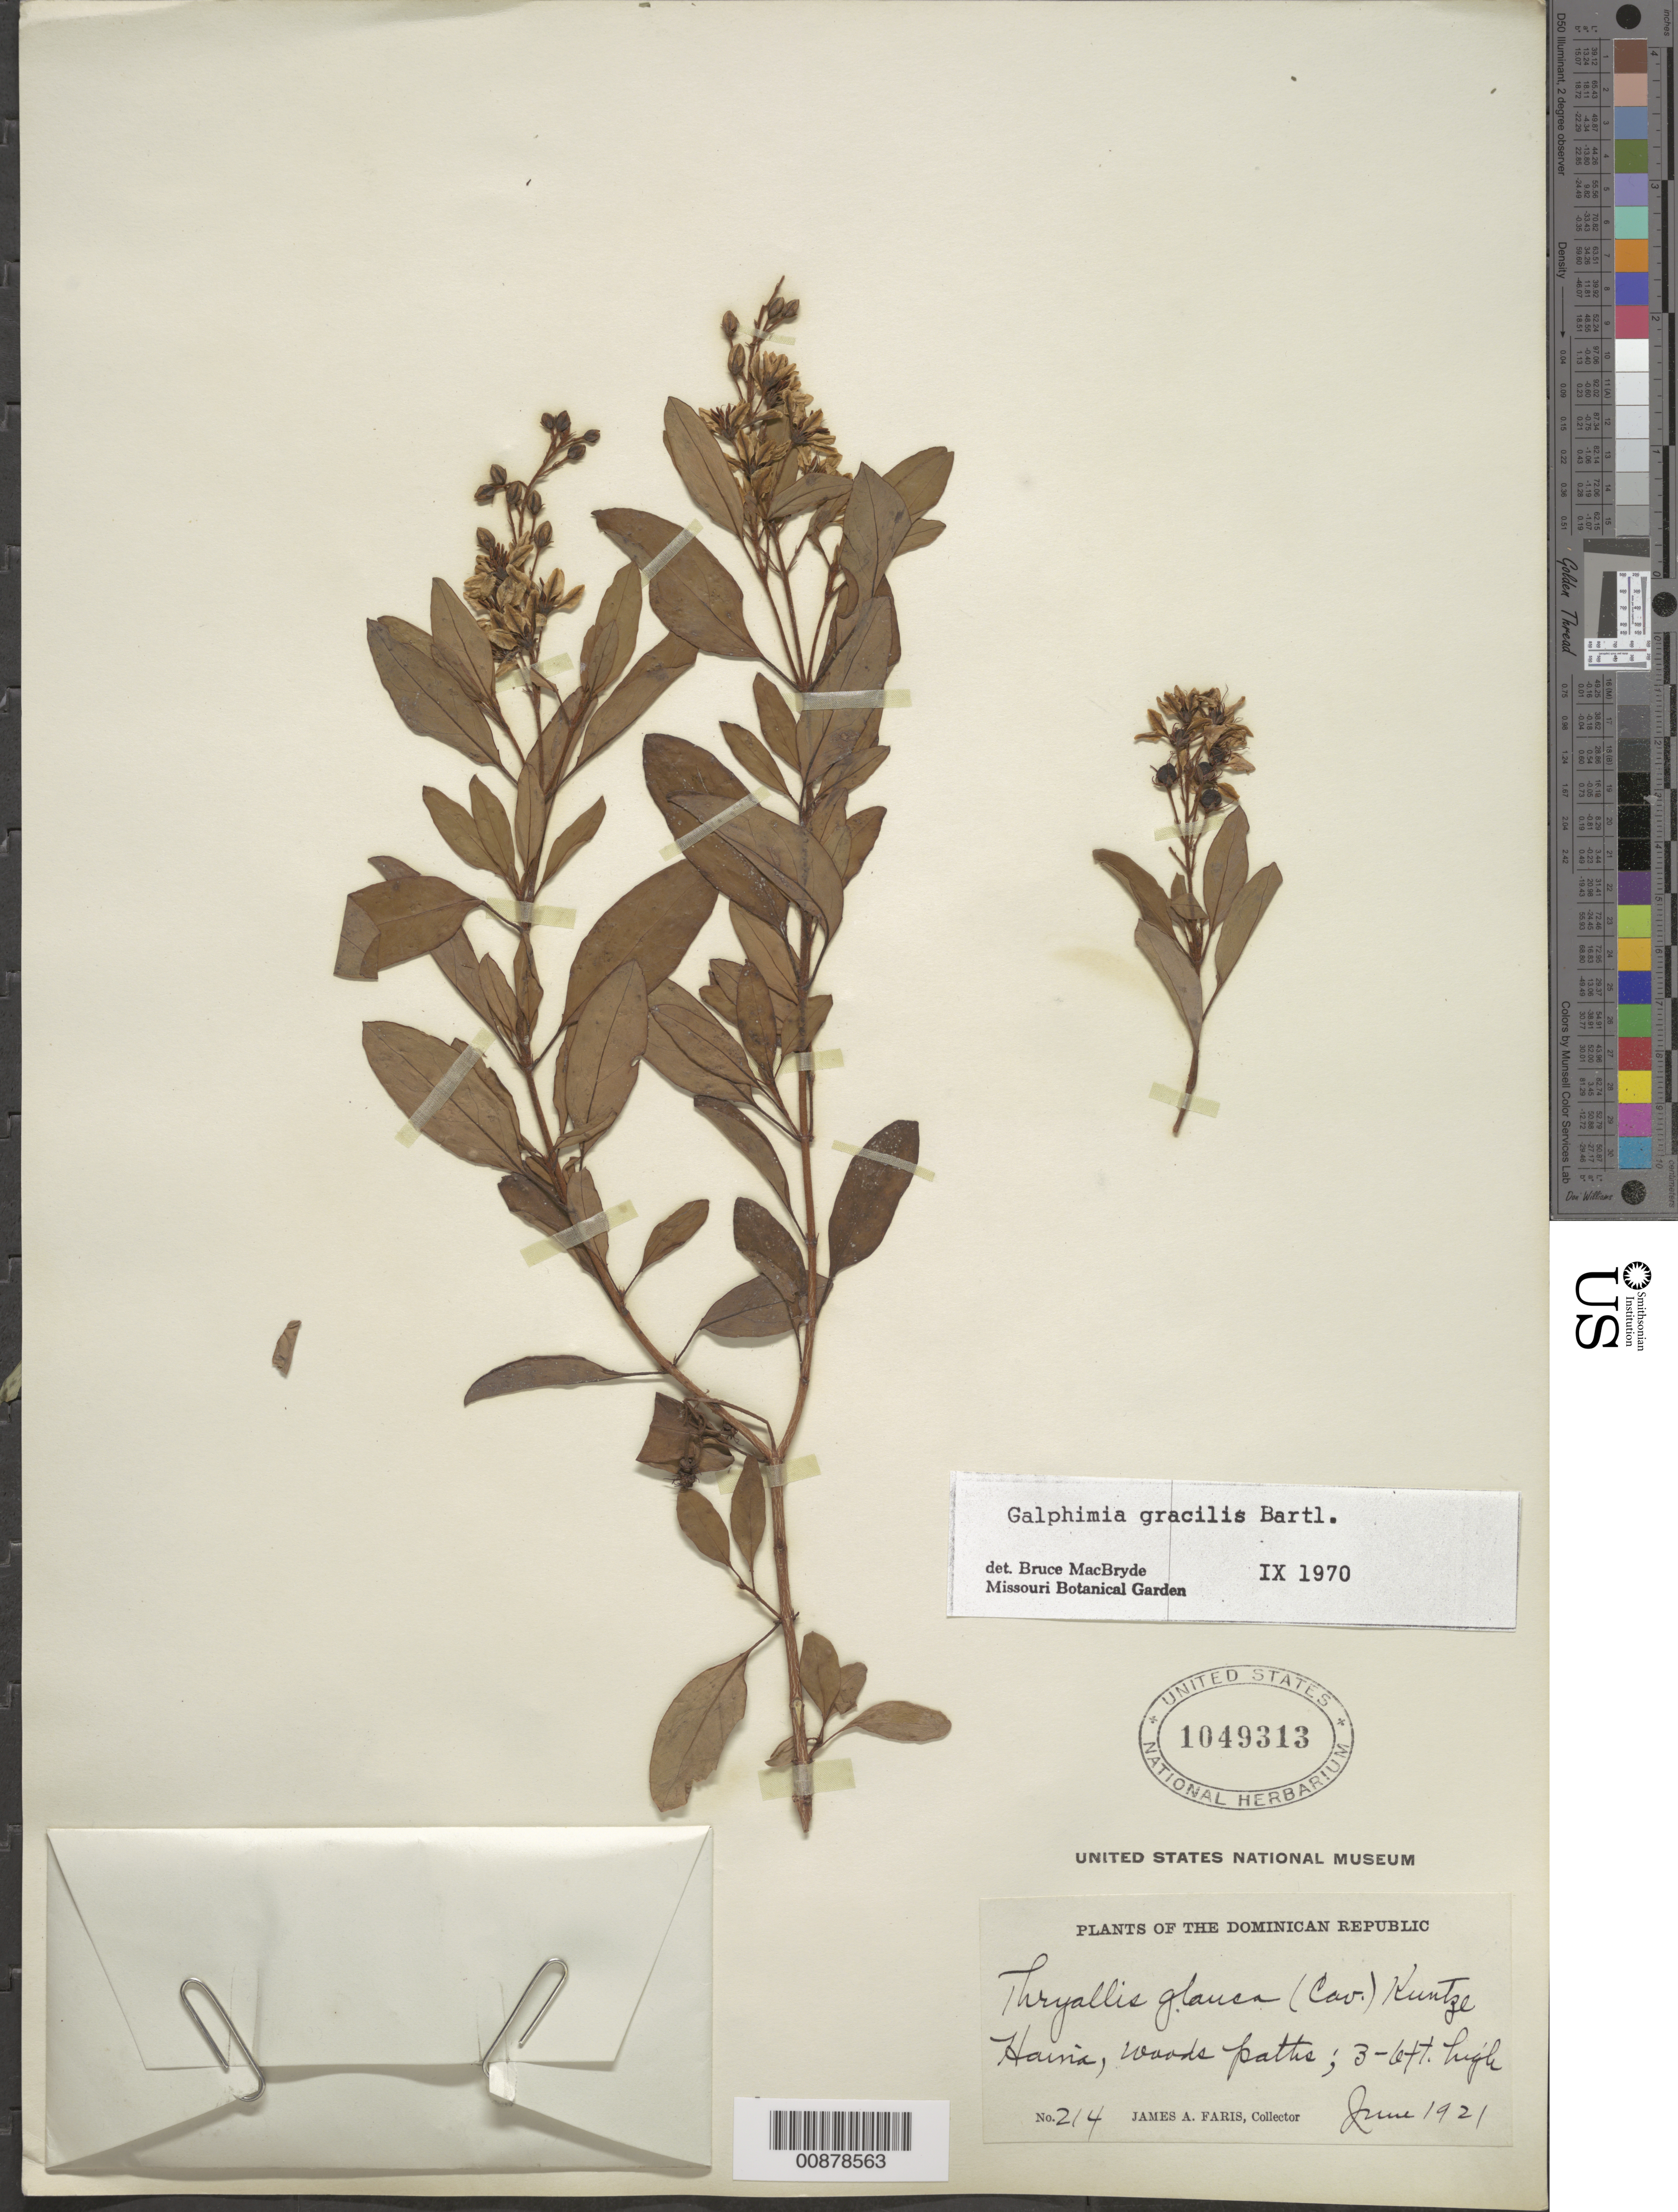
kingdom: Plantae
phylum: Tracheophyta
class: Magnoliopsida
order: Malpighiales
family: Malpighiaceae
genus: Galphimia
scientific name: Galphimia gracilis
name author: Bartl.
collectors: J. Faris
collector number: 214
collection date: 1921-06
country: Dominican Republic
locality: Haina.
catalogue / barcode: US 1049313